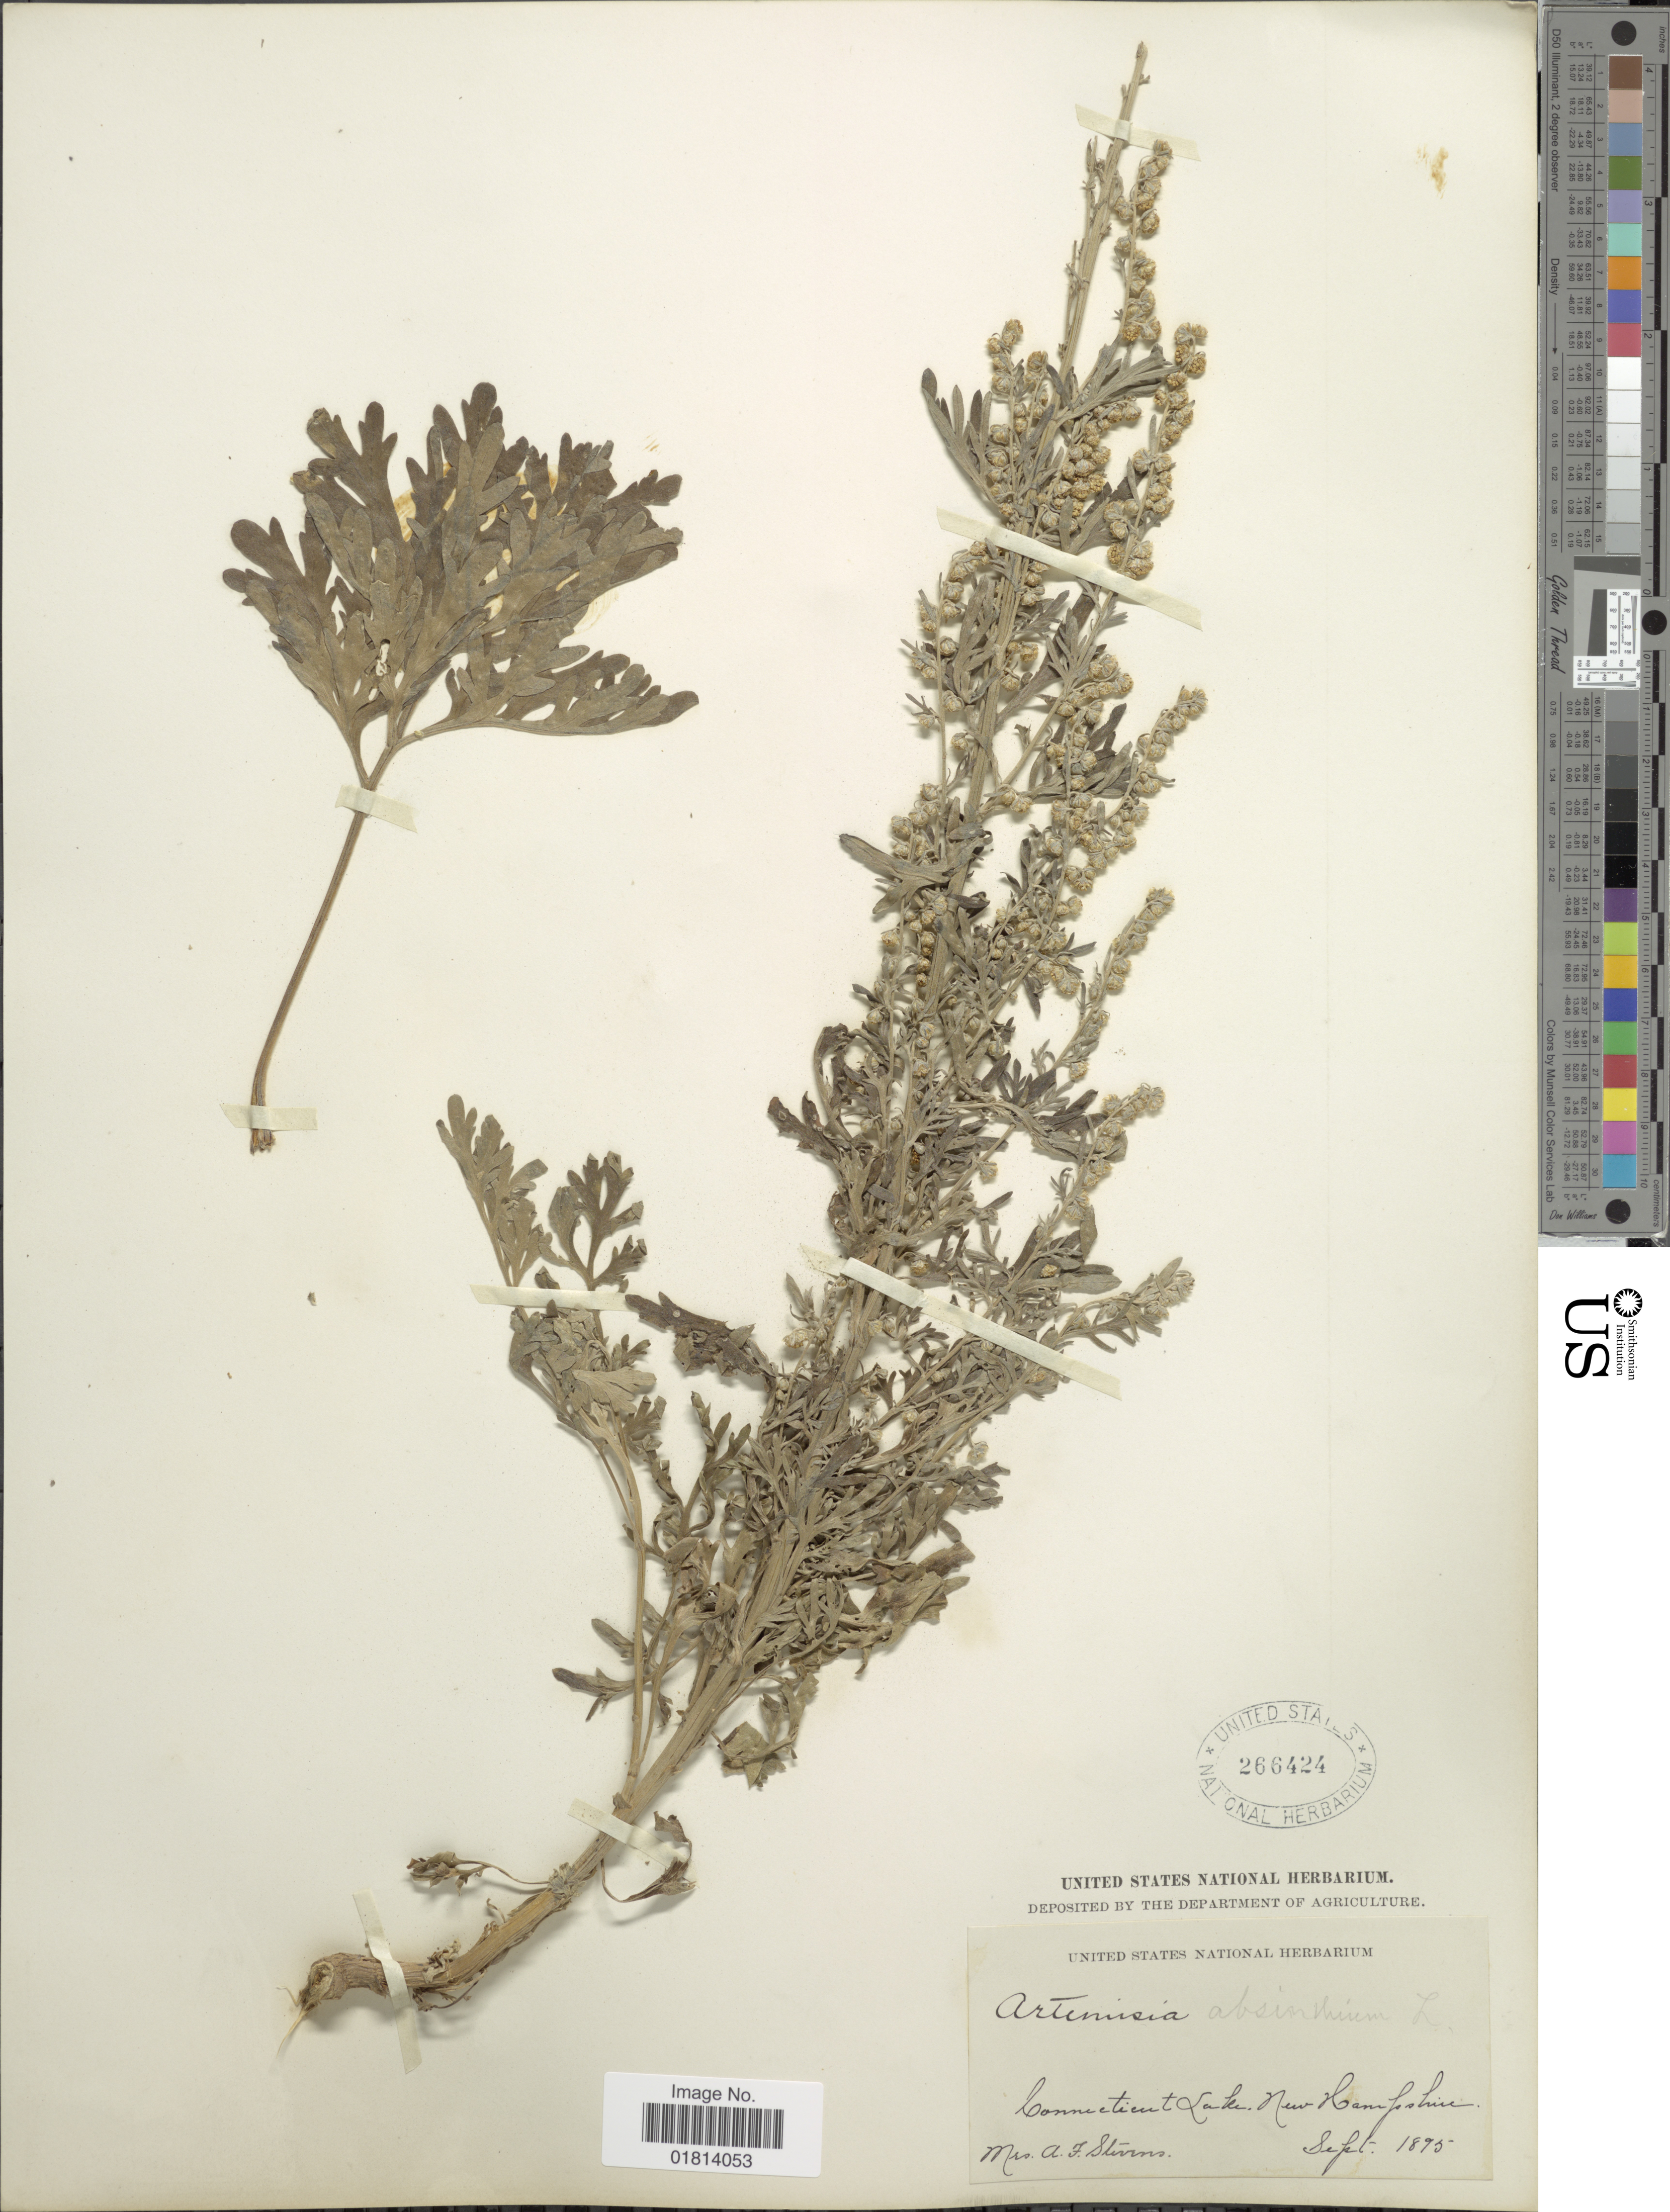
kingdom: Plantae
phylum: Tracheophyta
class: Magnoliopsida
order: Asterales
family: Asteraceae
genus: Artemisia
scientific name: Artemisia absinthium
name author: L.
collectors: A. Stevens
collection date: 1895-09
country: United States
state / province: New Hampshire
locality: Connecticut Lake, New Hampshire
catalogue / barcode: US 266424